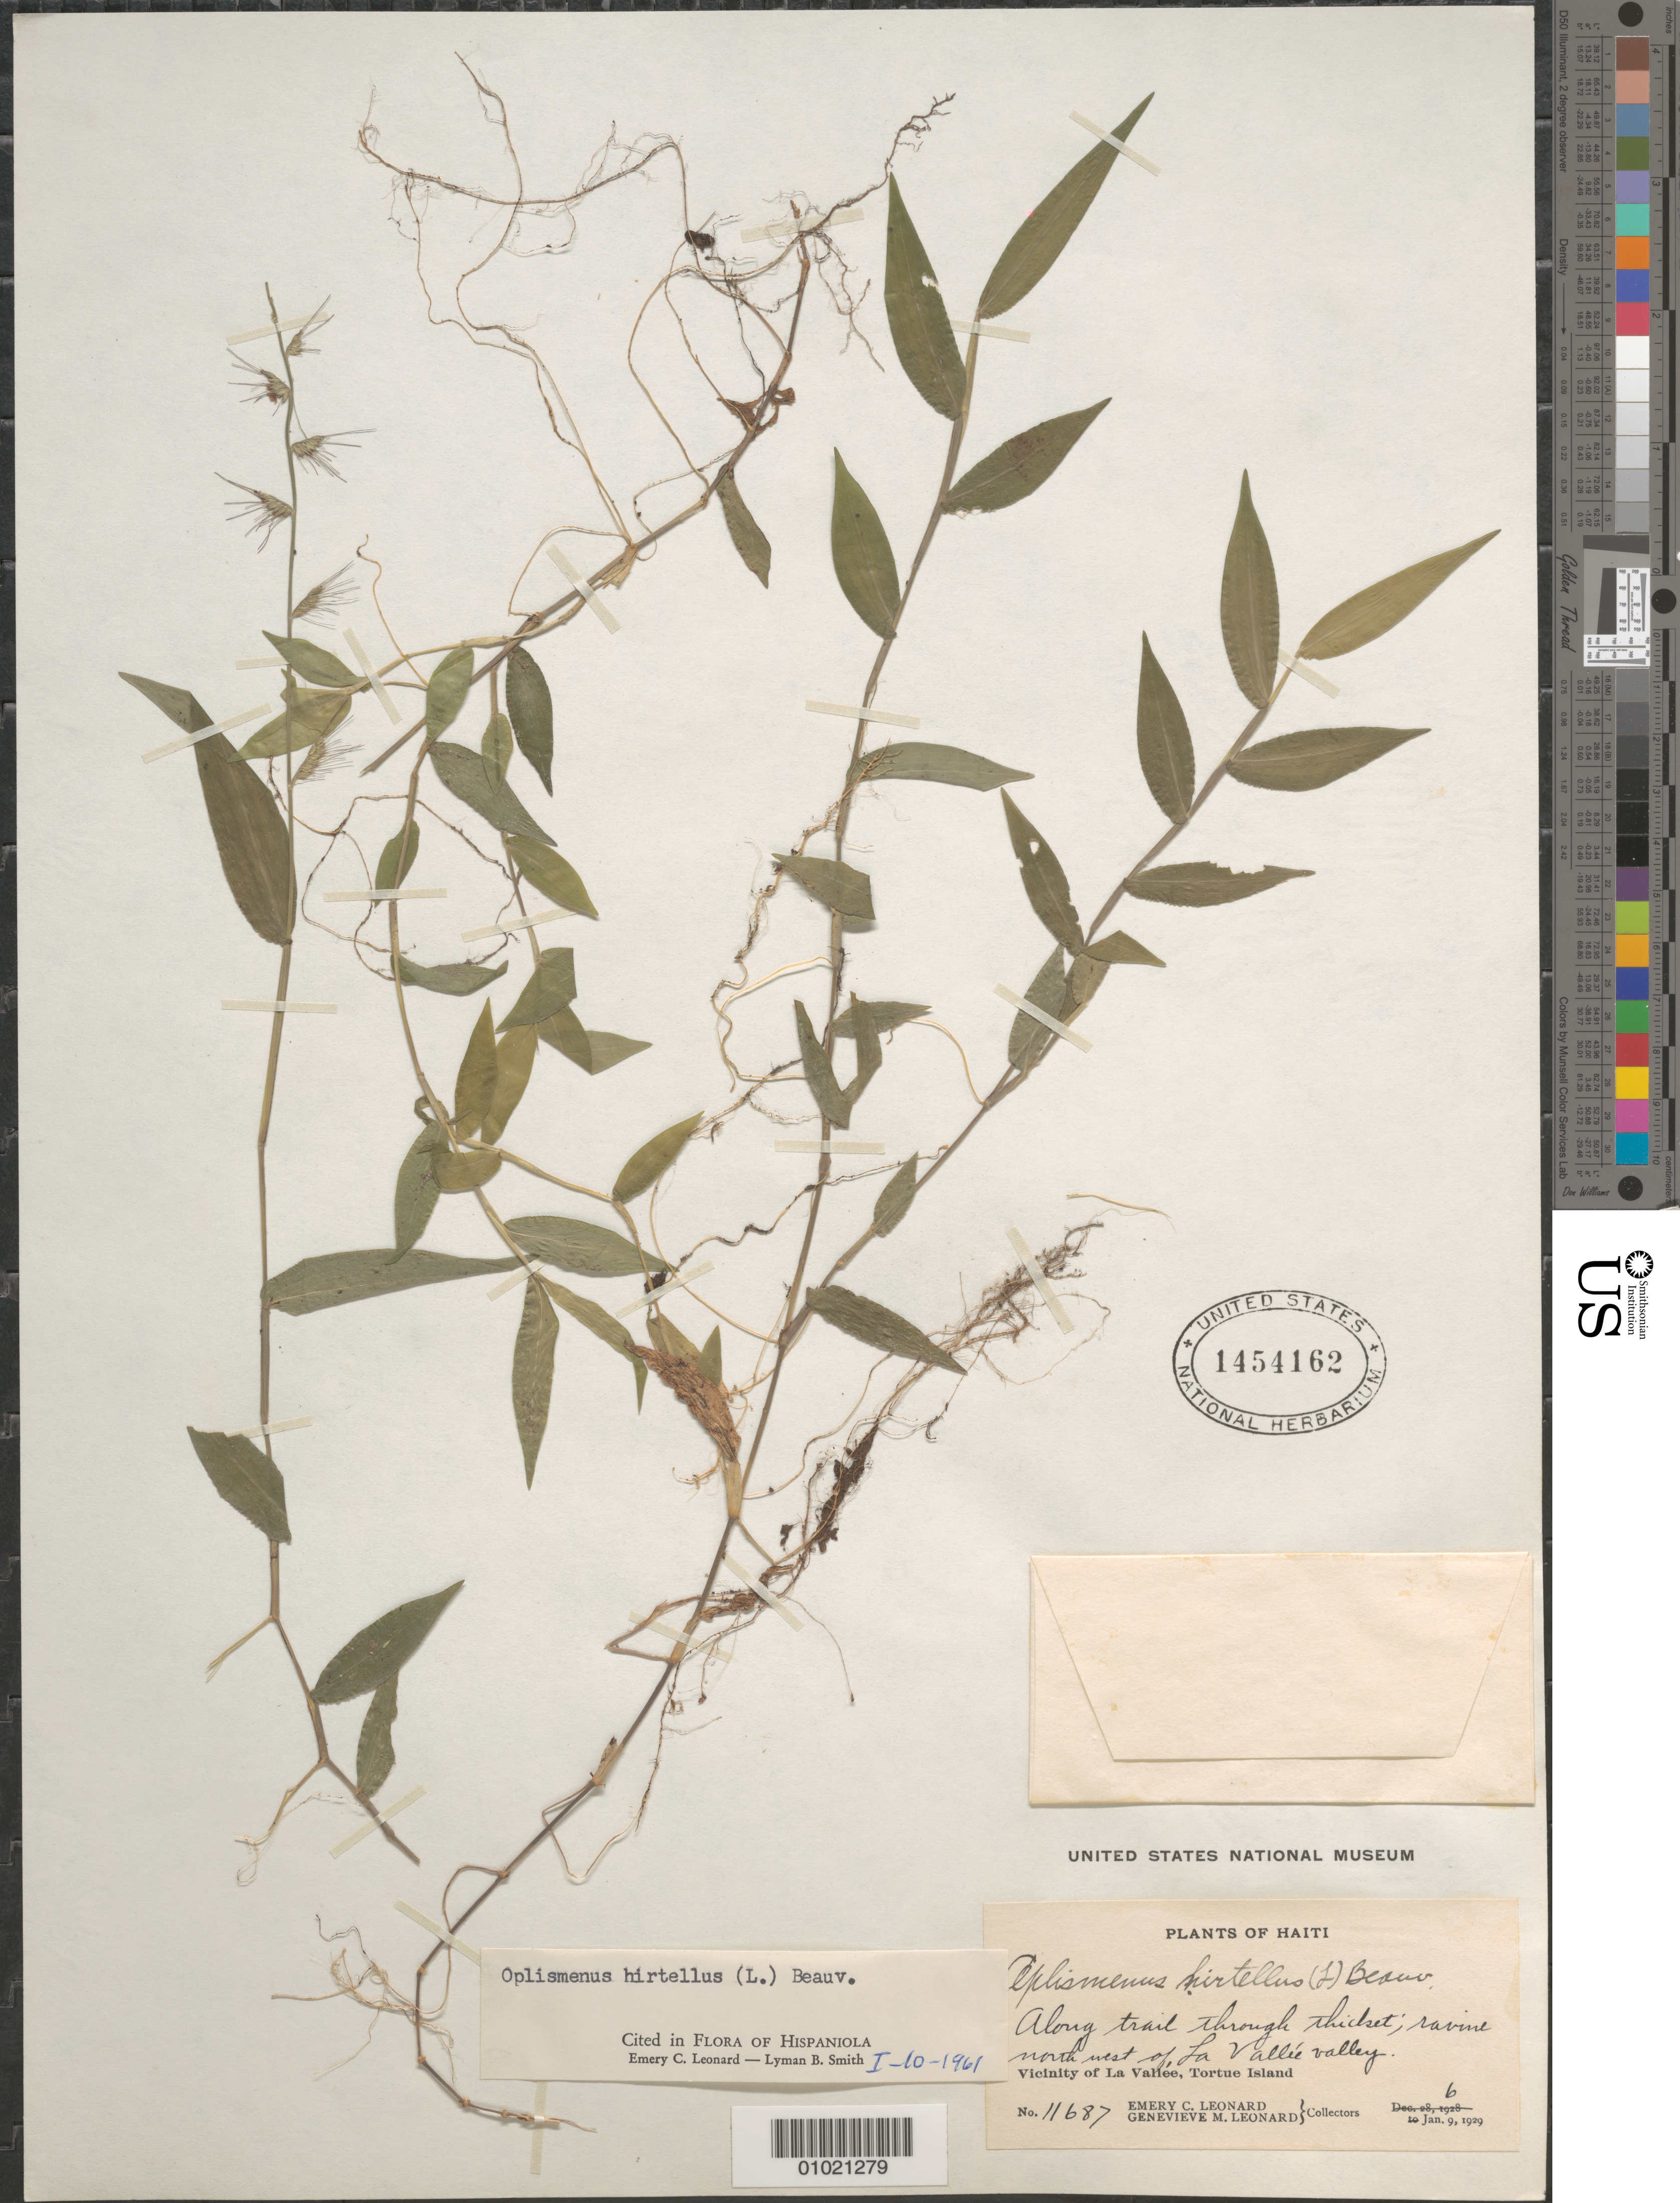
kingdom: Plantae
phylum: Tracheophyta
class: Liliopsida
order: Poales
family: Poaceae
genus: Oplismenus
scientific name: Oplismenus hirtellus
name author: (L.) P. Beauv.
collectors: E. C. Leonard & G. M. Leonard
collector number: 11687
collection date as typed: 06 Jan 1929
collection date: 1929-01-06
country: Haiti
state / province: Nord-Óuest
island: Île de la Tortue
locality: Along trail through thicket; ravine north west of La Vallee valley.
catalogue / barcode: US 1454162